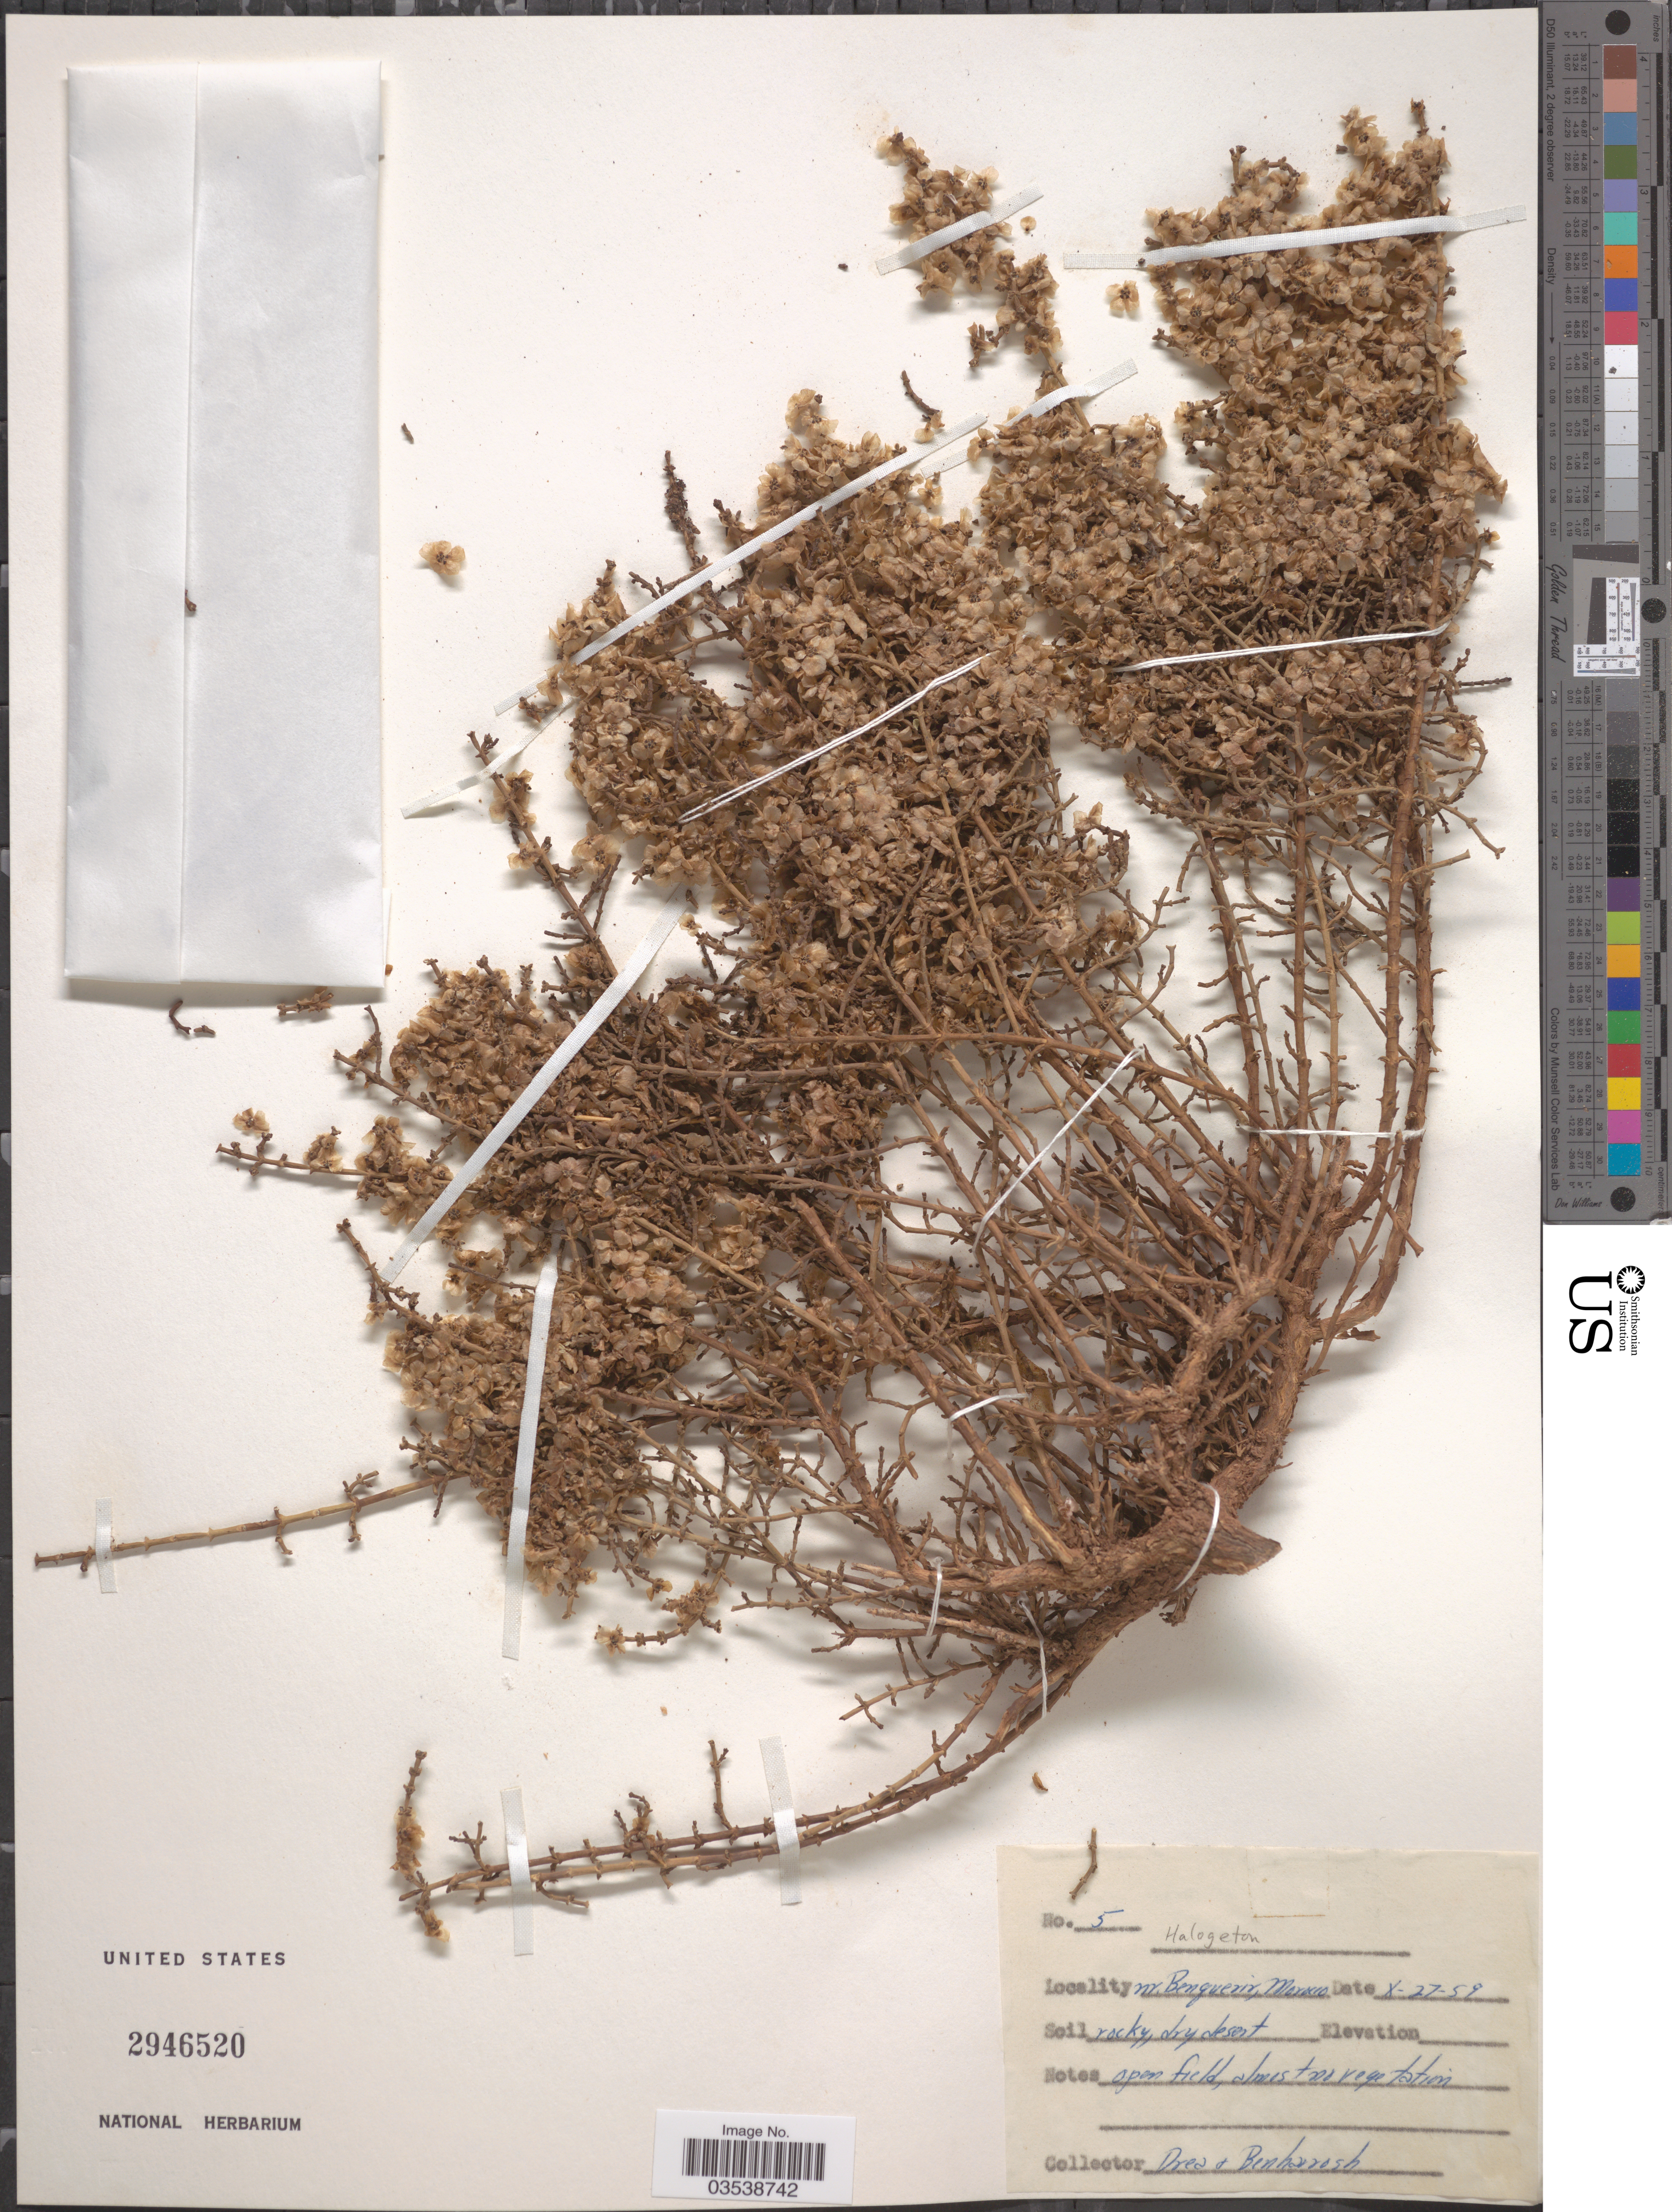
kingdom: Plantae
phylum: Tracheophyta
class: Magnoliopsida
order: Caryophyllales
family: Amaranthaceae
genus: Halogeton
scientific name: Halogeton sp.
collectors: Drea & -- Benharrosh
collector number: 5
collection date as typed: Transcribed d/m/y: 27/10/59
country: Morocco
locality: Nr. Benguerir.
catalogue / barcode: US 2946520